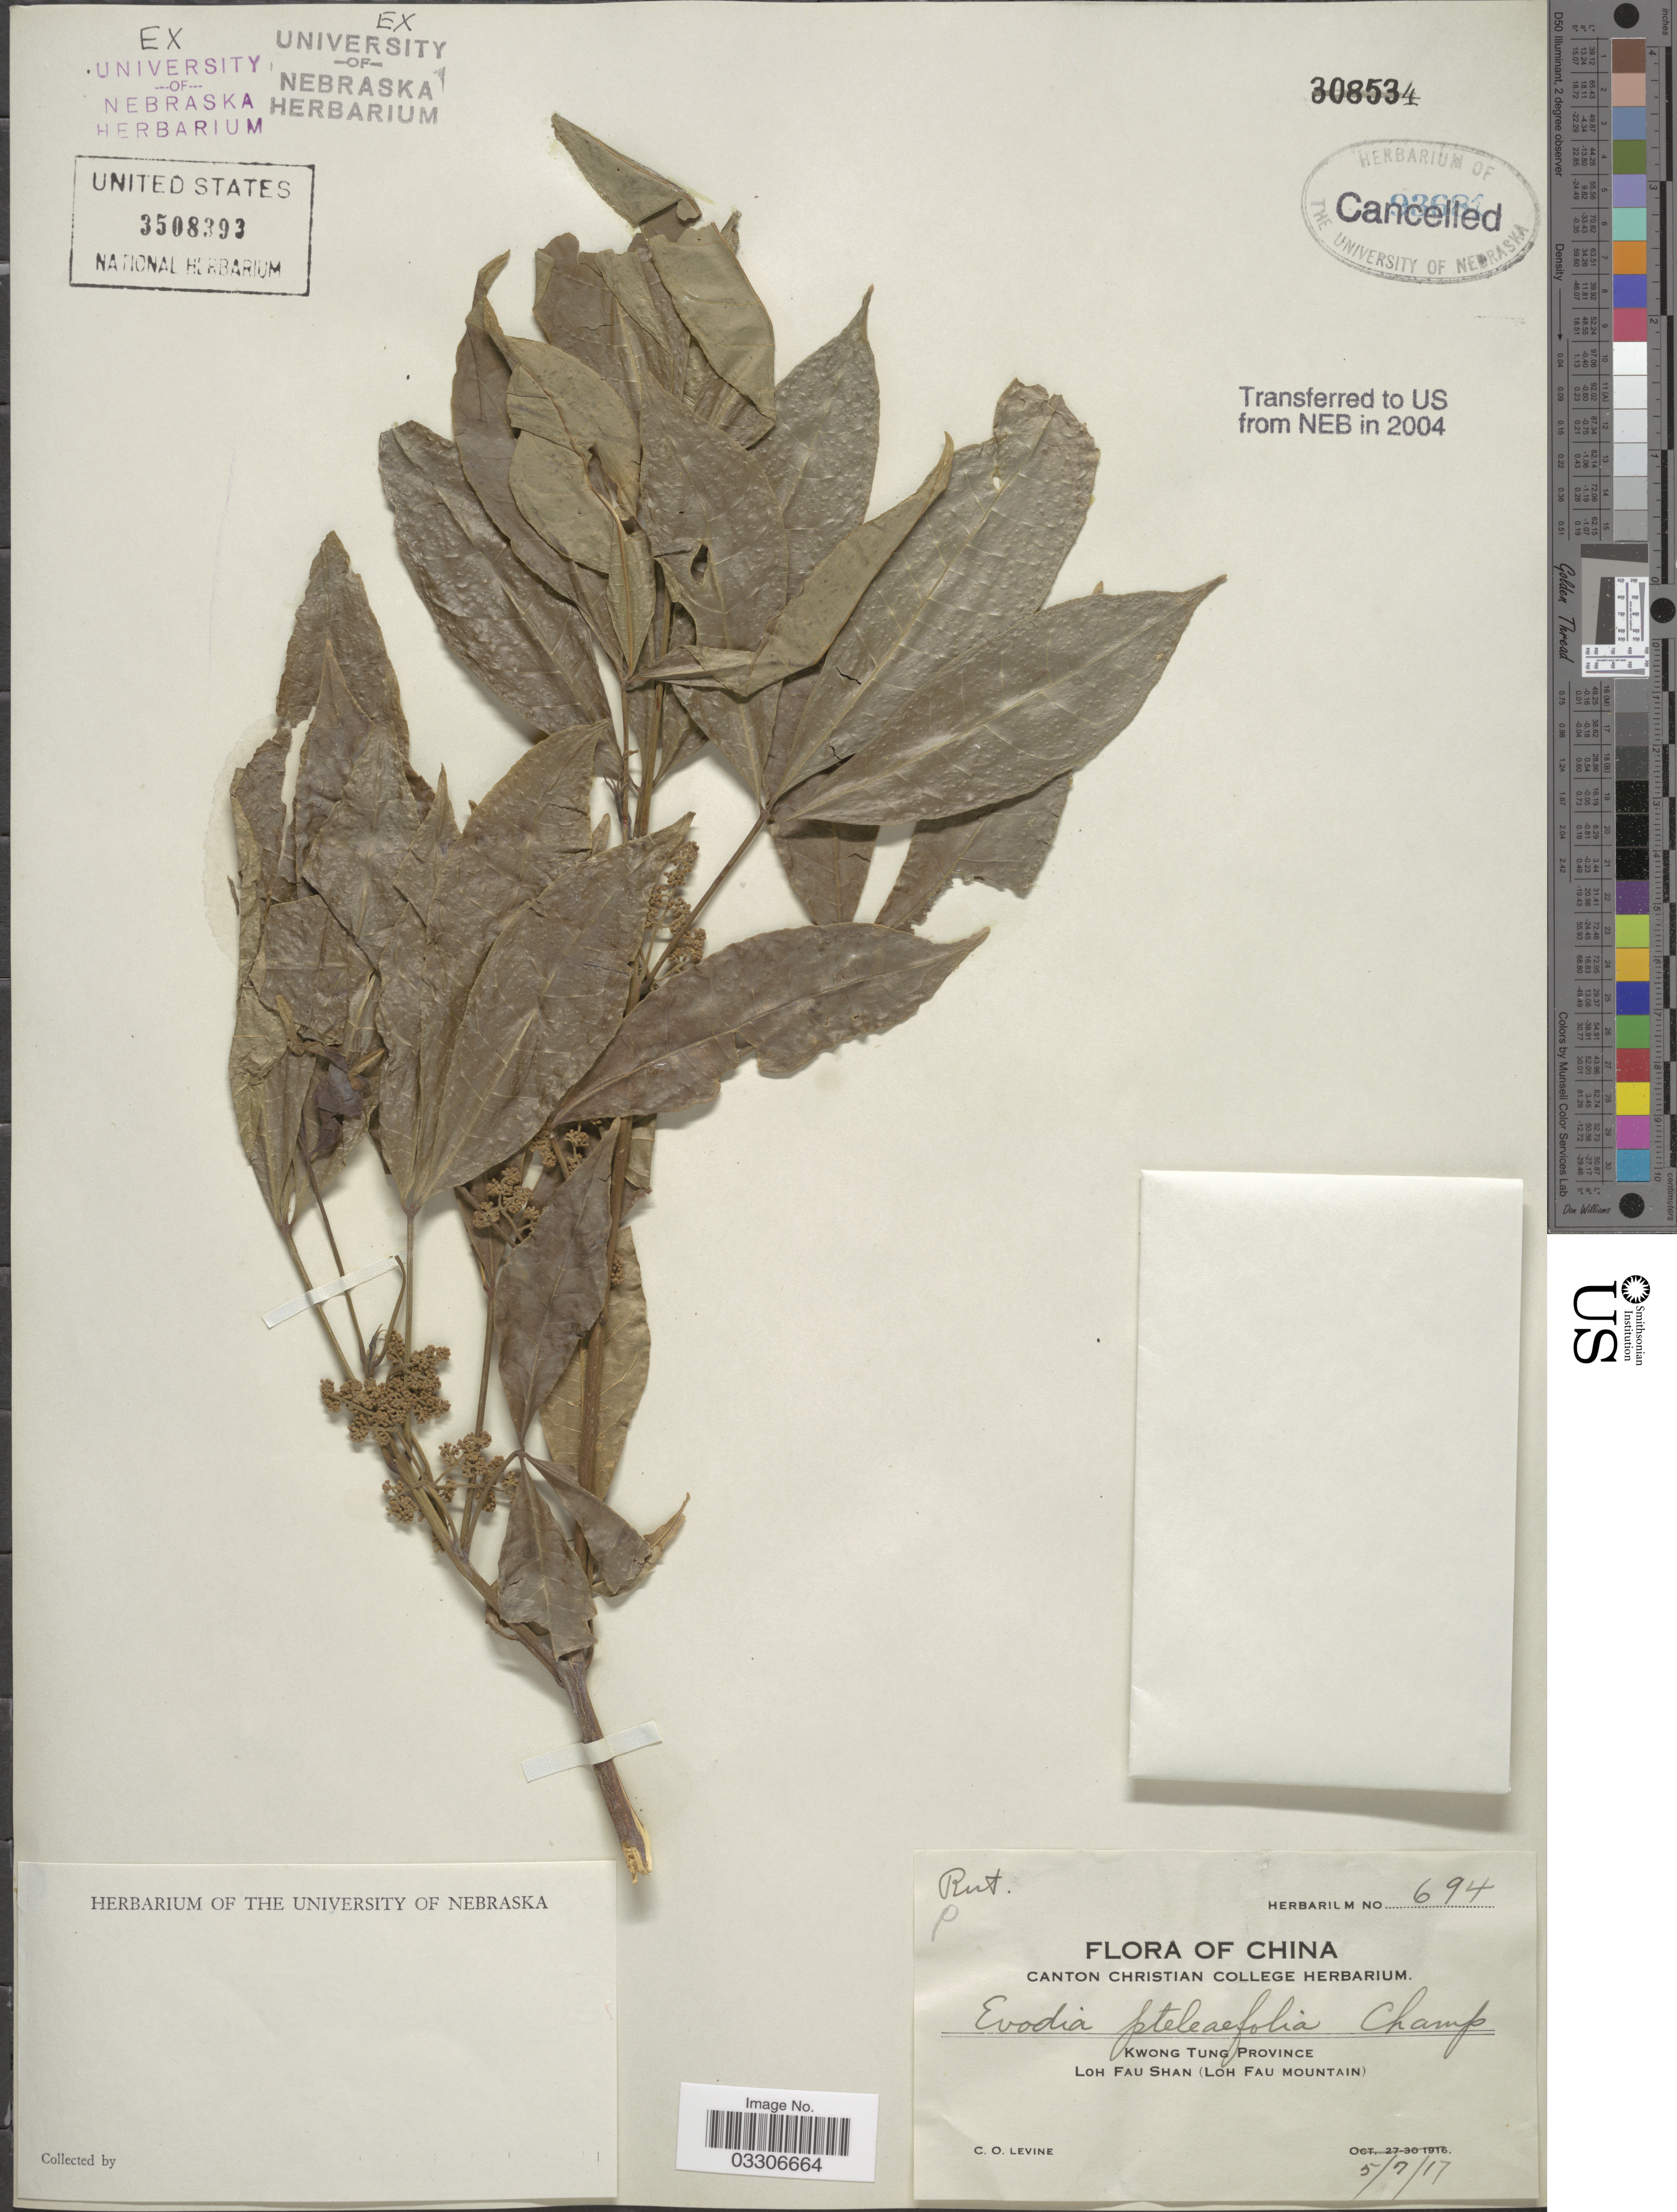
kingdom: Plantae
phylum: Tracheophyta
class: Magnoliopsida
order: Sapindales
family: Rutaceae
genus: Melicope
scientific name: Melicope pteleifolia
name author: (Champ. ex Benth.) T.G. Hartley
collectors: C. O. Levine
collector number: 694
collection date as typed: Transcribed d/m/y: 5/7/17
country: China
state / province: Guangdong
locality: Kwong Tung Province. Loh Fau Shan (Loh Fau Mountain).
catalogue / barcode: US 3508393